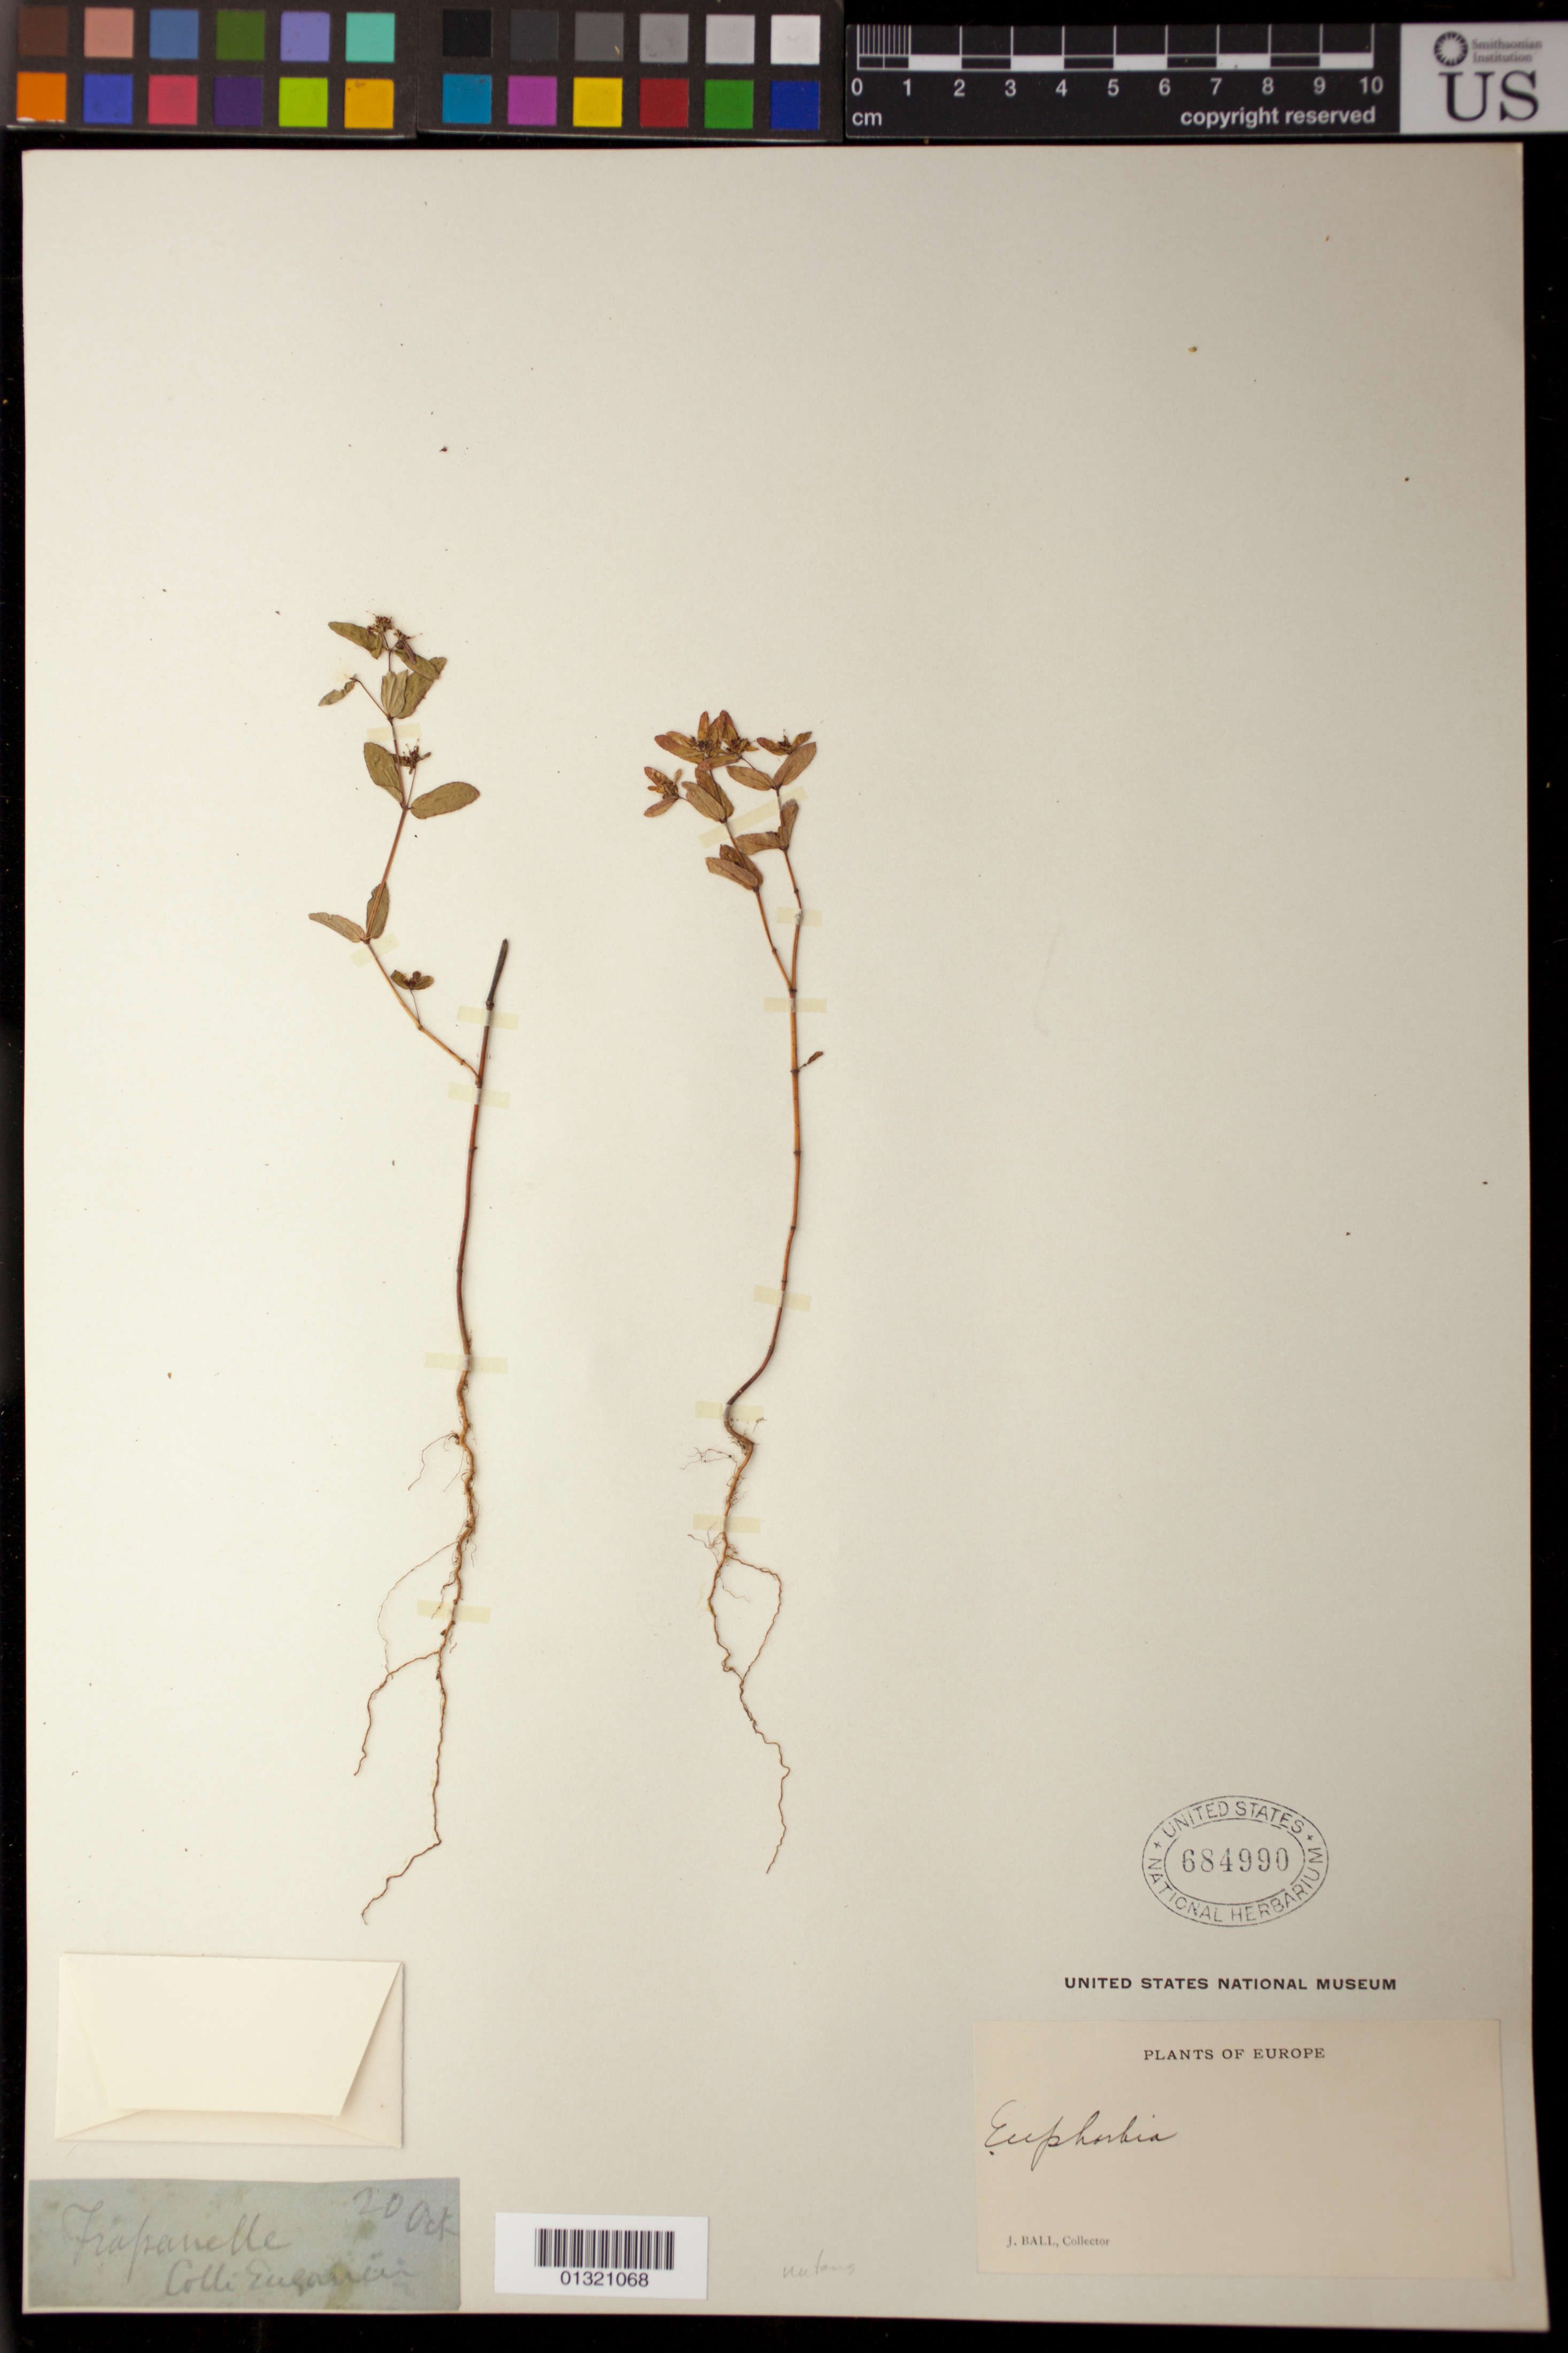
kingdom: Plantae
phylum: Tracheophyta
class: Magnoliopsida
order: Malpighiales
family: Euphorbiaceae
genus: Euphorbia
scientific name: Euphorbia nutans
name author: Lag.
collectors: J. Ball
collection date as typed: Oct 20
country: Italy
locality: Frassanelle Colli Euganean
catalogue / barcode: US 684990